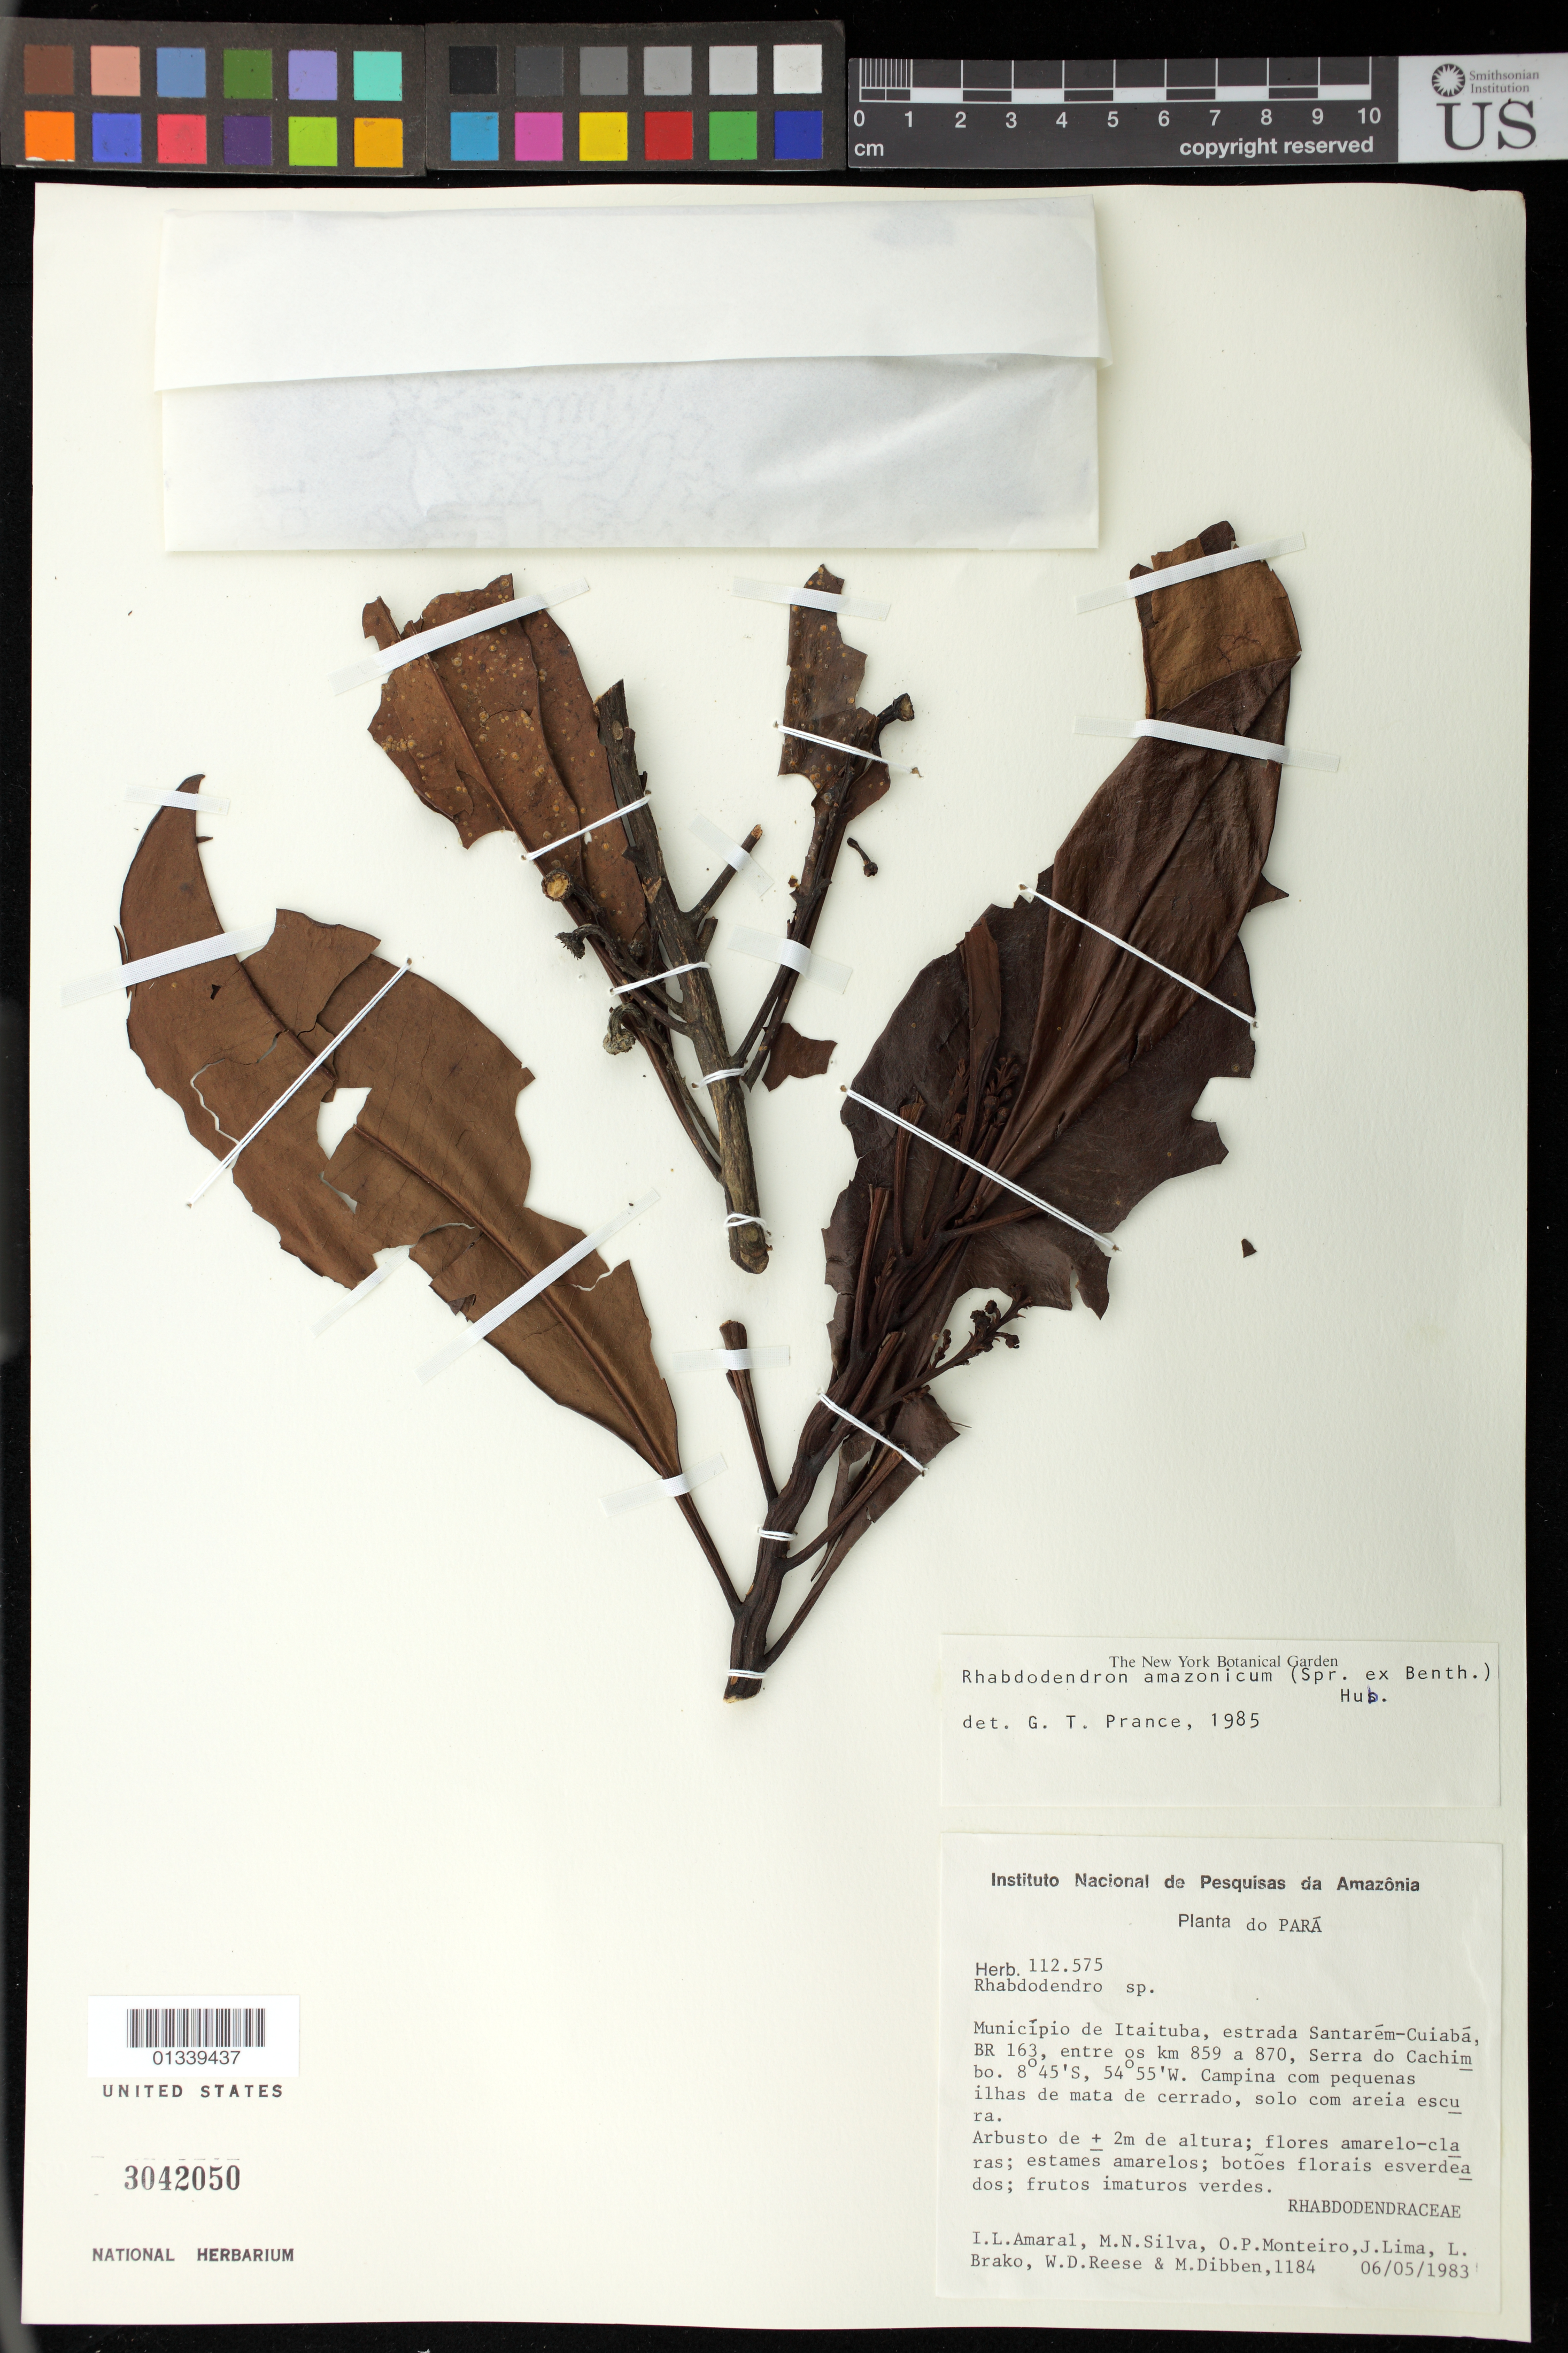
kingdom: Plantae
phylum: Tracheophyta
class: Magnoliopsida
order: Caryophyllales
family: Rhabdodendraceae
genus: Rhabdodendron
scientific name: Rhabdodendron amazonicum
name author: (Spruce ex Benth.) Huber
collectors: I. L. Amaral, M. N. Silva, O. P. Monteiro, J. Lima, L. Brako & et al.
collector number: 1184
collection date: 1983-05-06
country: Brazil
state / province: Pará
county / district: Itaituba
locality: Estrada Santarém-Cuiabá, BR 163, entre os km 859 a 870, Serra do Cachimbo.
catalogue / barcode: US 3042050